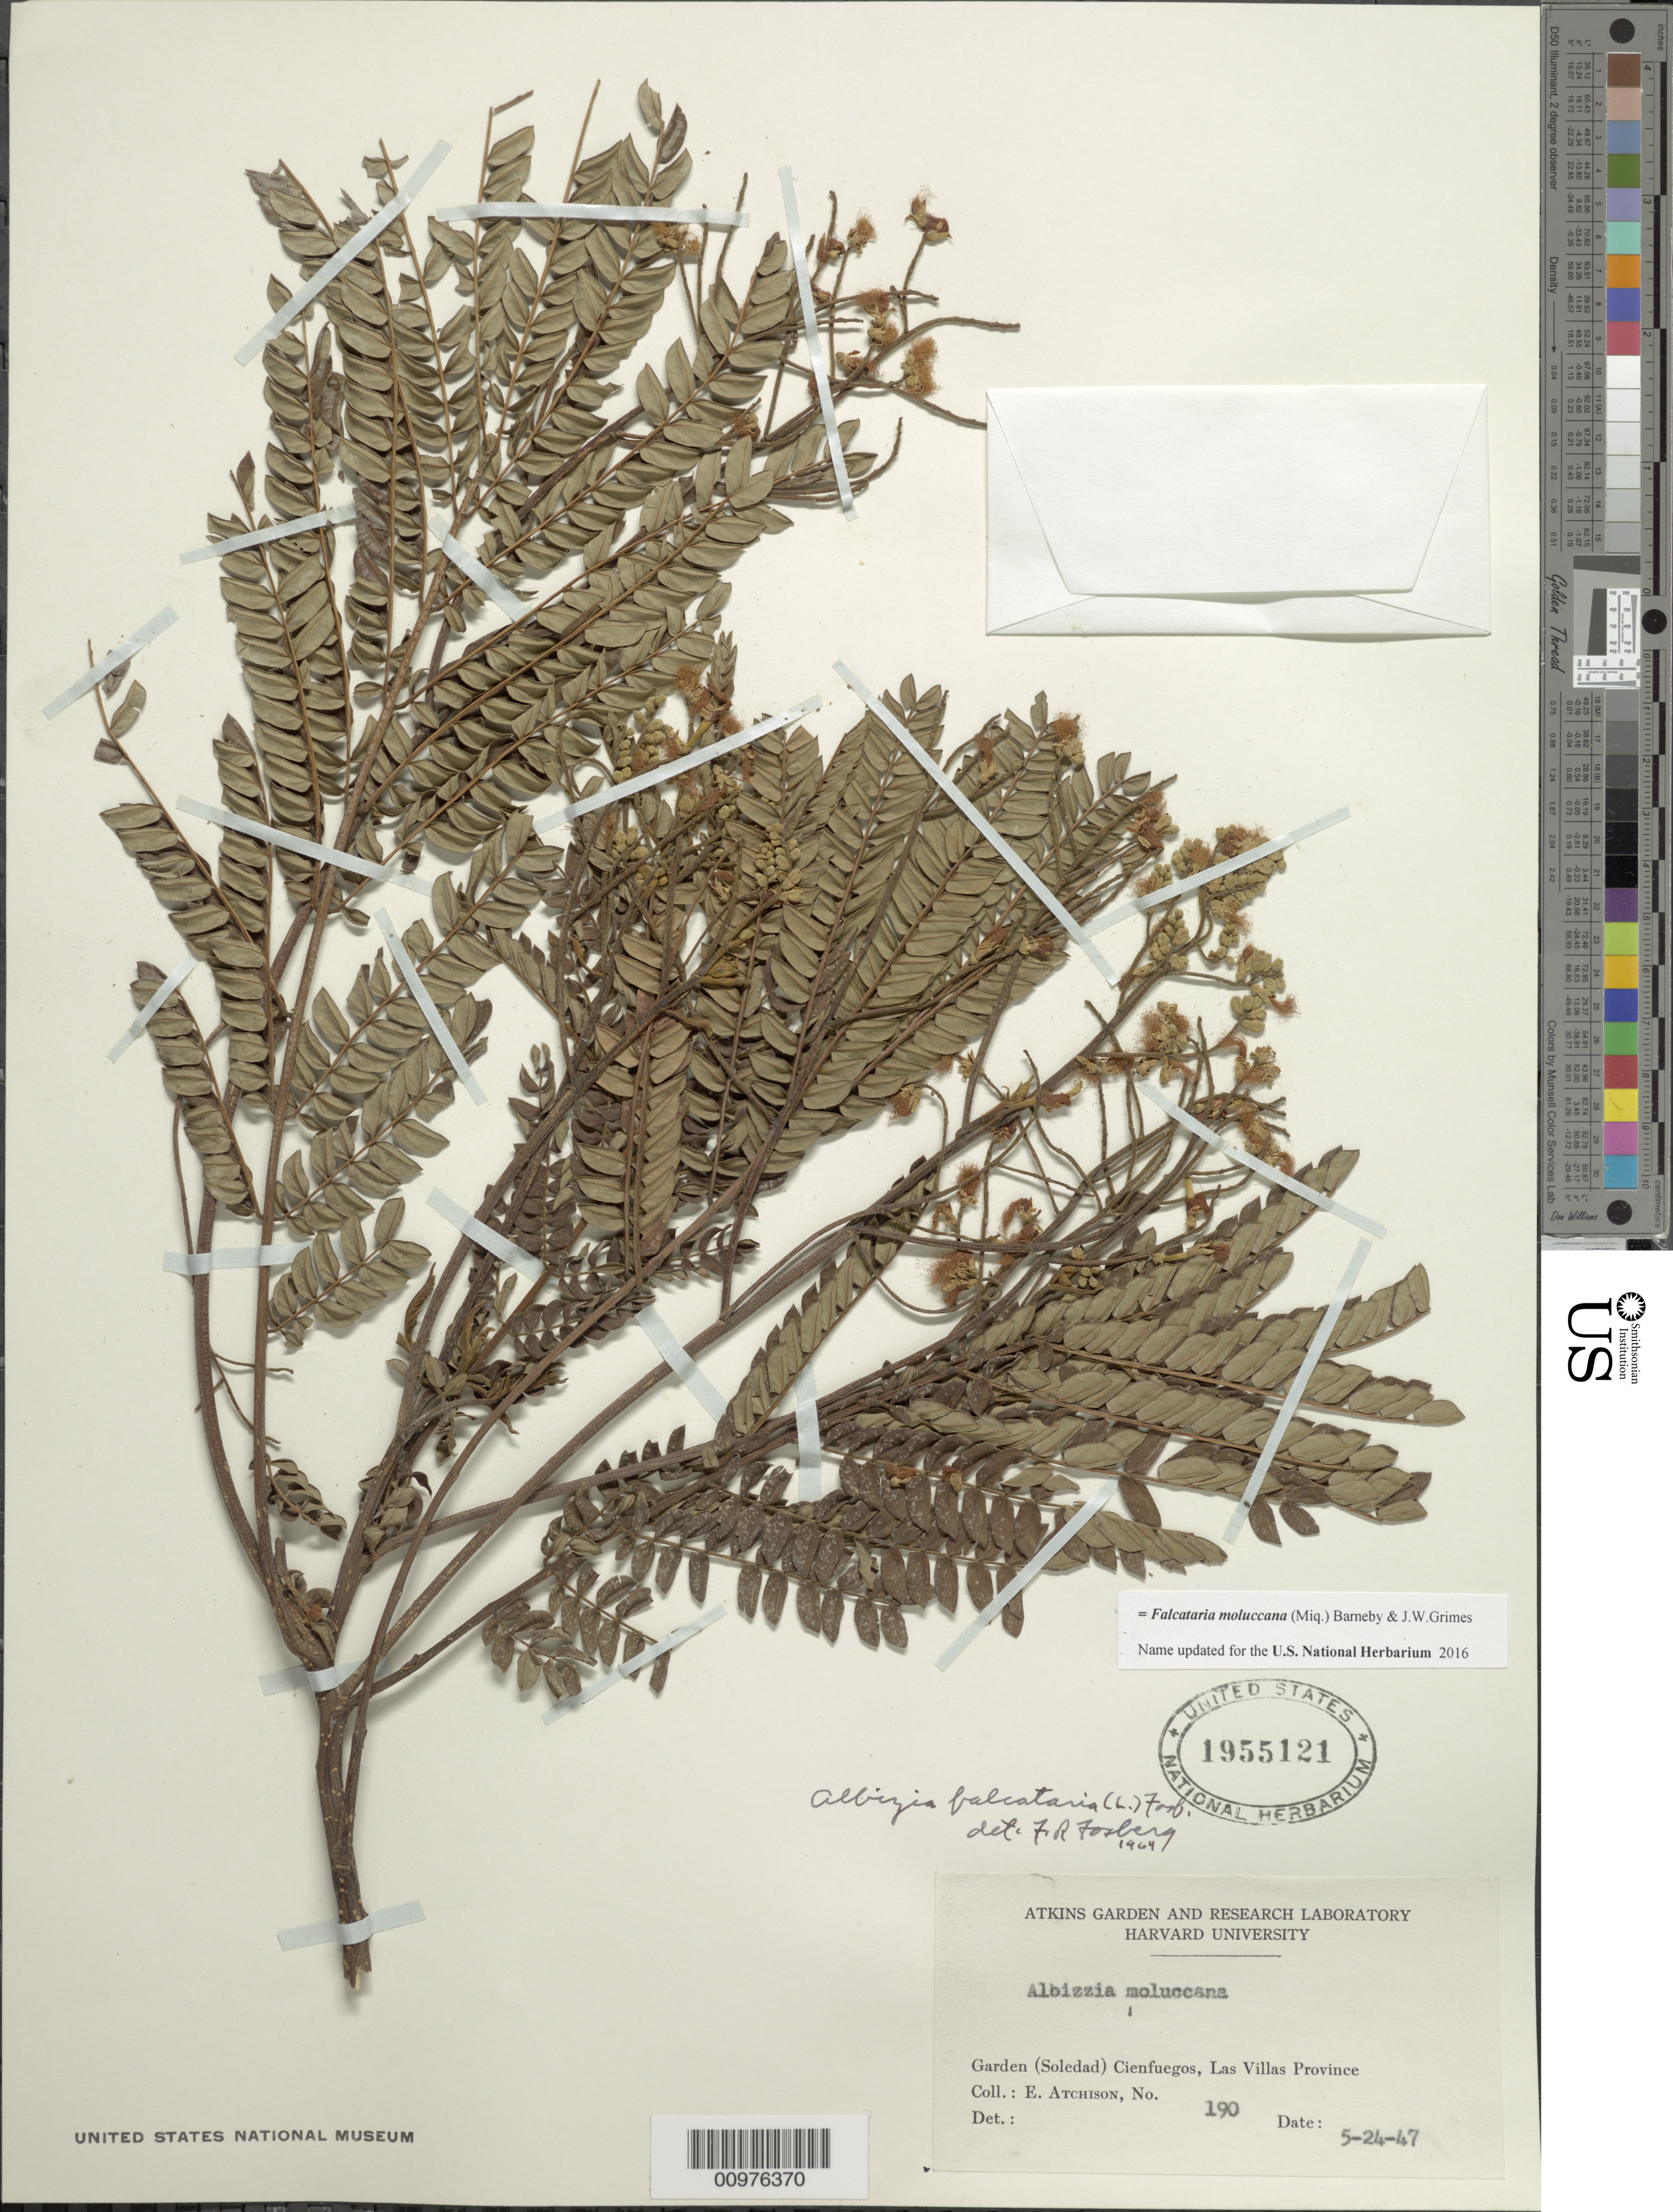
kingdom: Plantae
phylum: Tracheophyta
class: Magnoliopsida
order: Fabales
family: Fabaceae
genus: Falcataria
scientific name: Falcataria moluccana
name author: (Miq.) Barneby & Grimes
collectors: E. Atchison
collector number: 190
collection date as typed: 24 May 1947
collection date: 1947-05-24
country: Cuba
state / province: Cienfuegos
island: Cuba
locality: Las Villas Province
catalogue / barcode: US 1955121